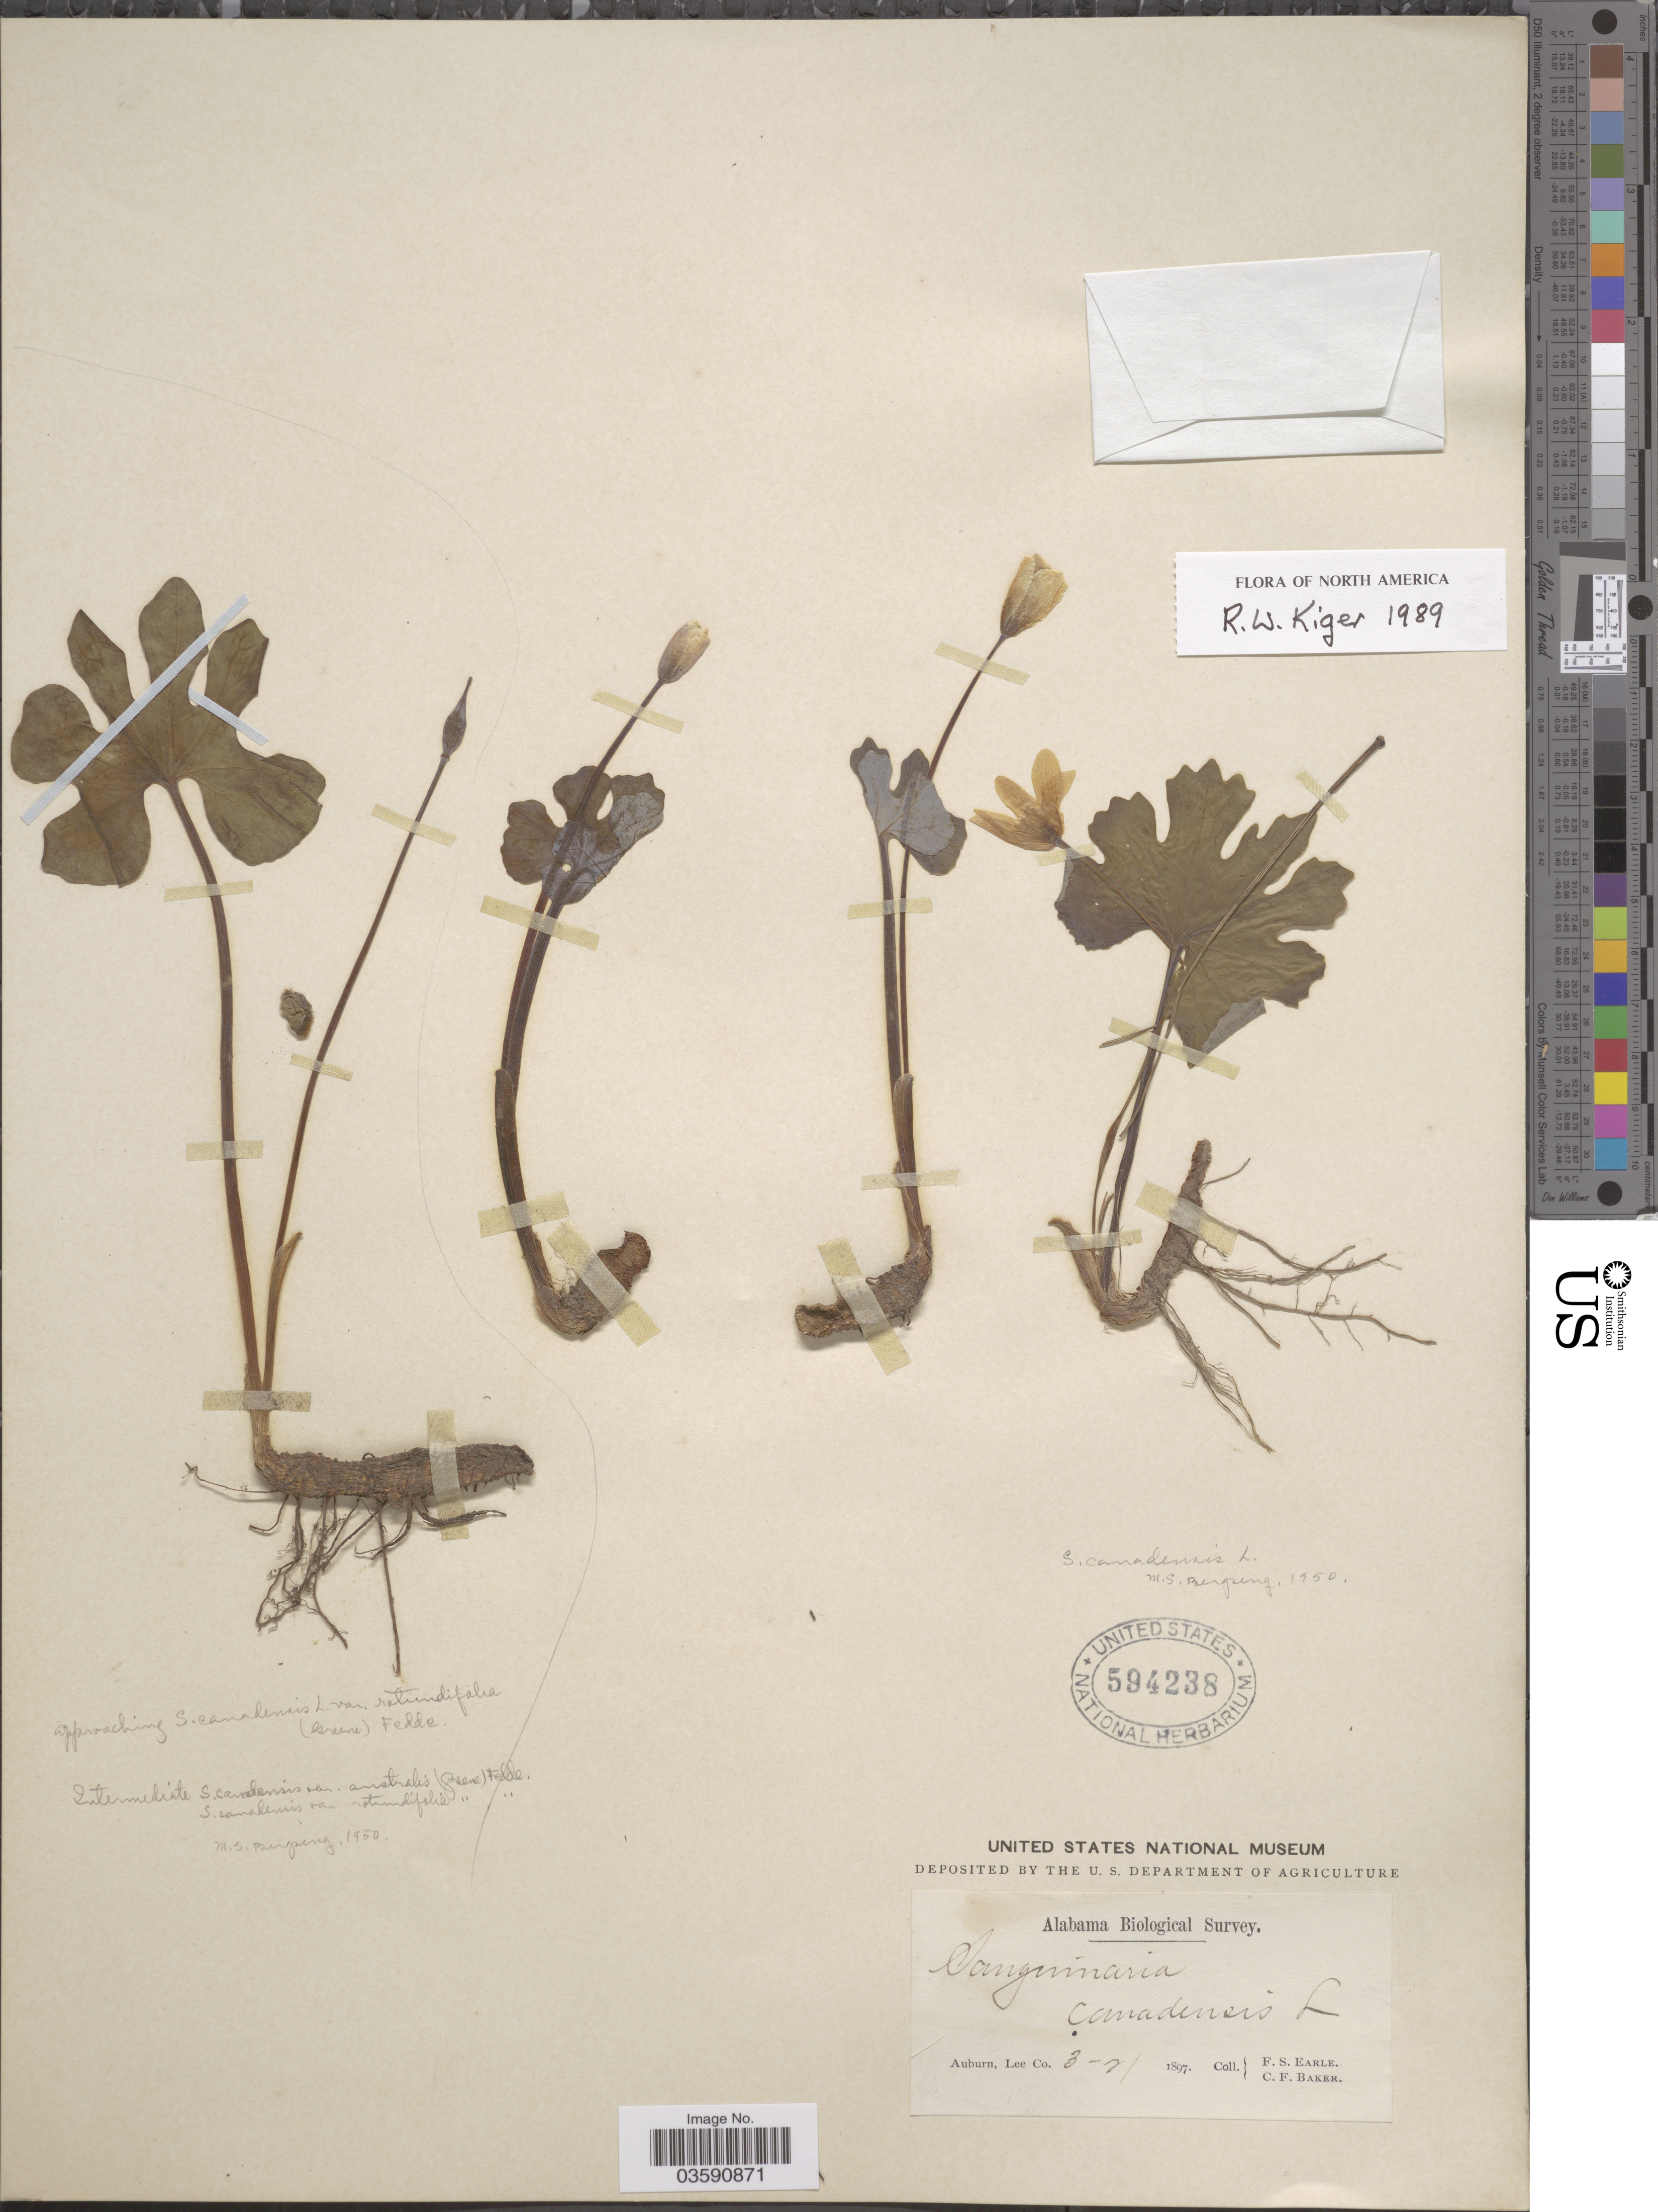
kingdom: Plantae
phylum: Tracheophyta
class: Magnoliopsida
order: Ranunculales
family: Papaveraceae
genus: Sanguinaria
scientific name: Sanguinaria canadensis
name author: L.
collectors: F. S. Earle & C. F. Baker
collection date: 1897-03-07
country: United States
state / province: Alabama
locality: Auburn, Lee Co.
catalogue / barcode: US 594238